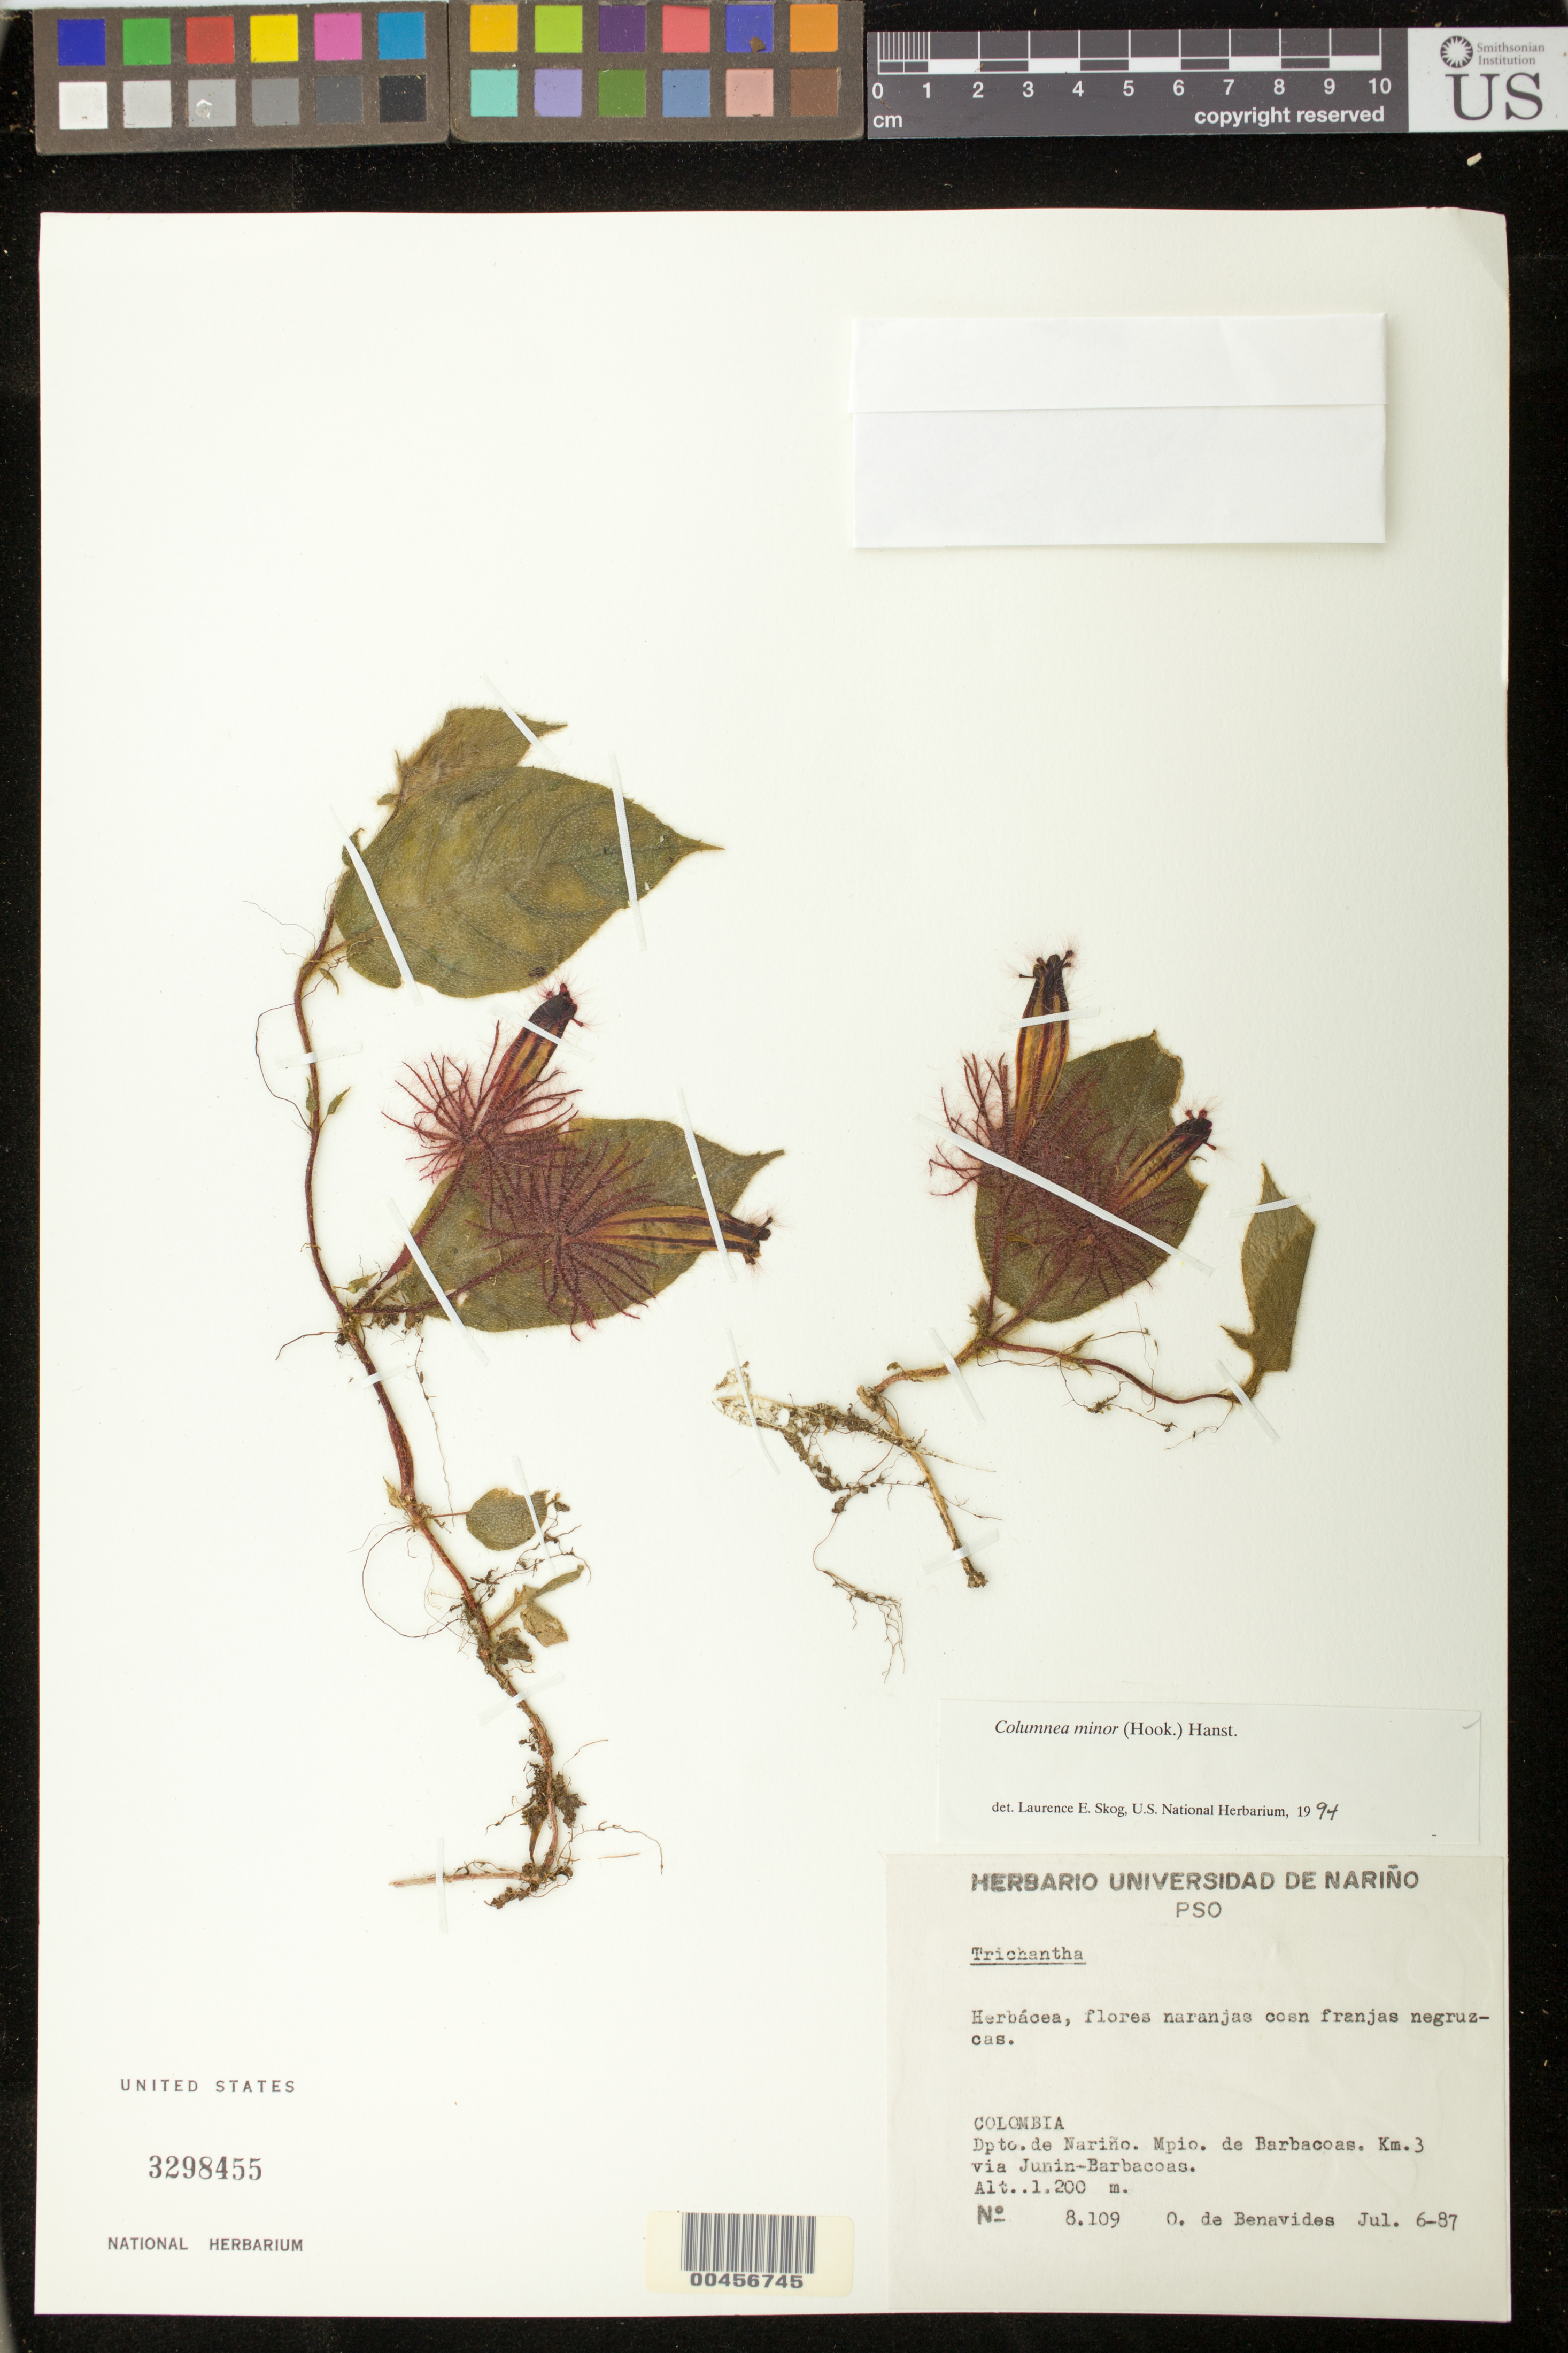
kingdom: Plantae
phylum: Tracheophyta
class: Magnoliopsida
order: Lamiales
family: Gesneriaceae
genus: Columnea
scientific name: Columnea minor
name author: (Hook.) Hanst.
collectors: Olga S. de Benavides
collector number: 8109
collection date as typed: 06 Jul 1987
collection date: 1987-07-06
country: Colombia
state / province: Nariño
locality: Barbacoas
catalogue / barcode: US 3298455